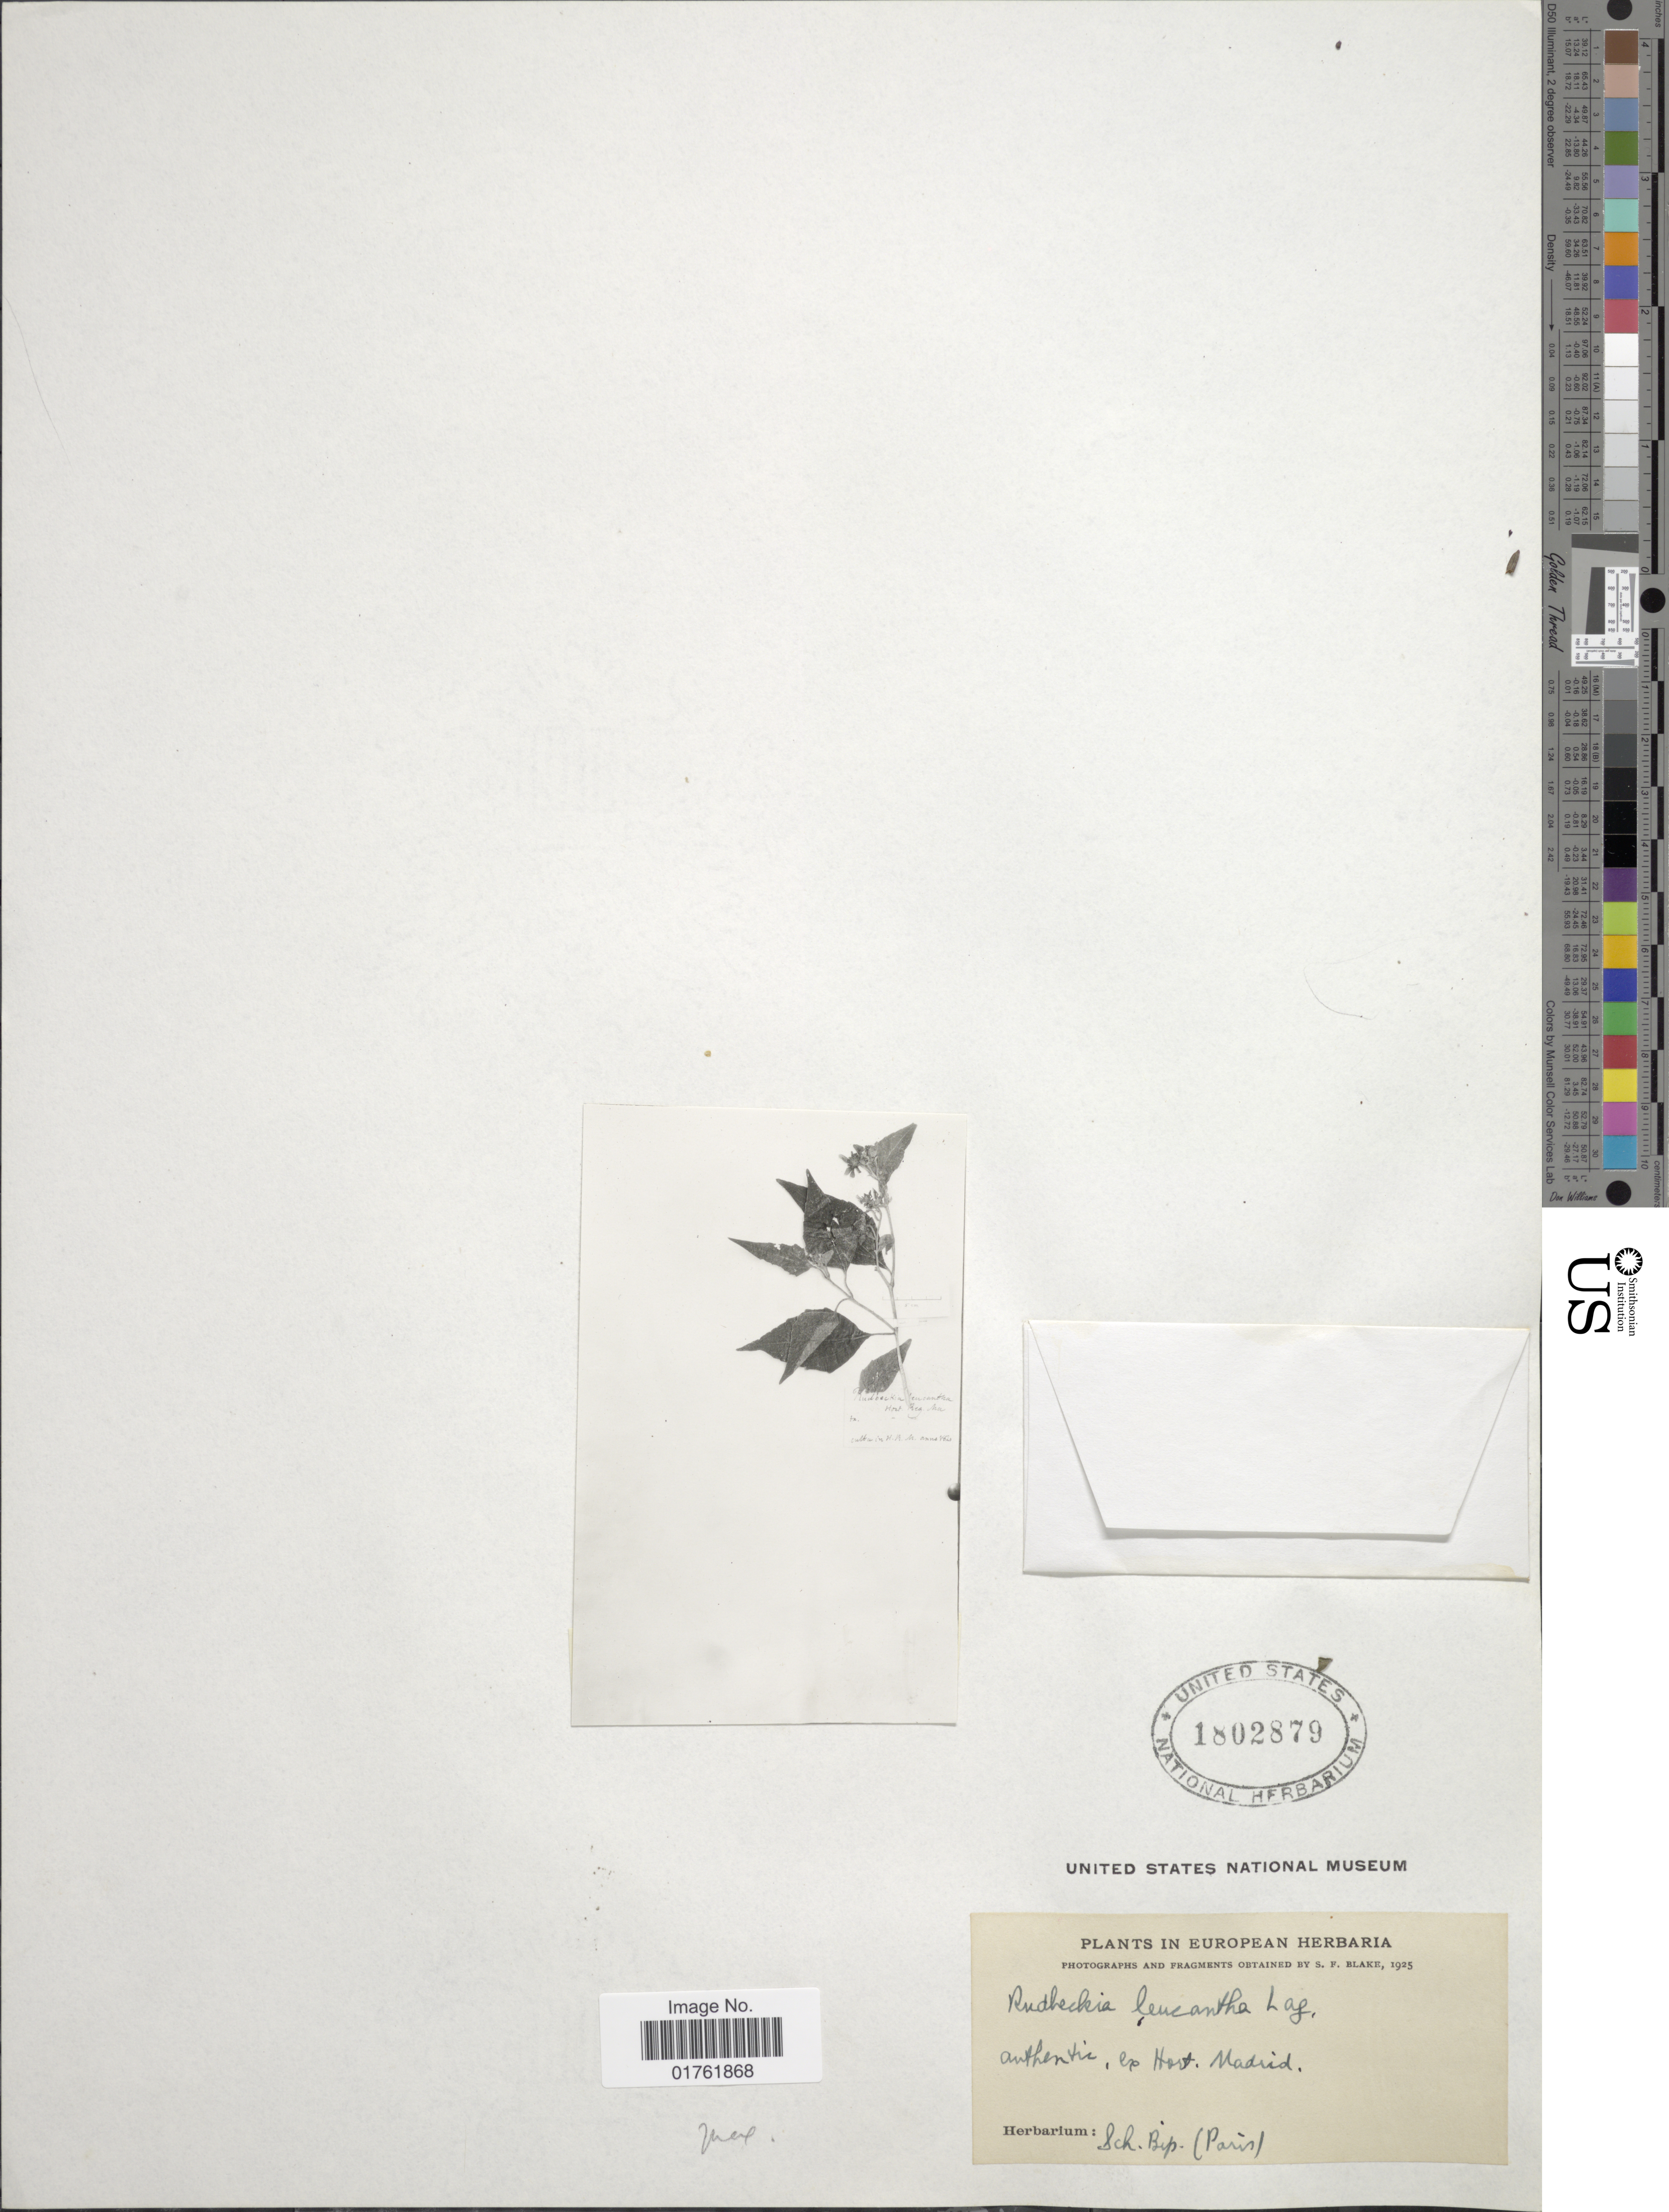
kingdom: Plantae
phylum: Tracheophyta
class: Magnoliopsida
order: Asterales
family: Asteraceae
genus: Rudbeckia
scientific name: Rudbeckia leucantha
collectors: ex herb. Sch. Bip.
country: Spain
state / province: Madrid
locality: Ex Hort Madrid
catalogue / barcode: US 1802879